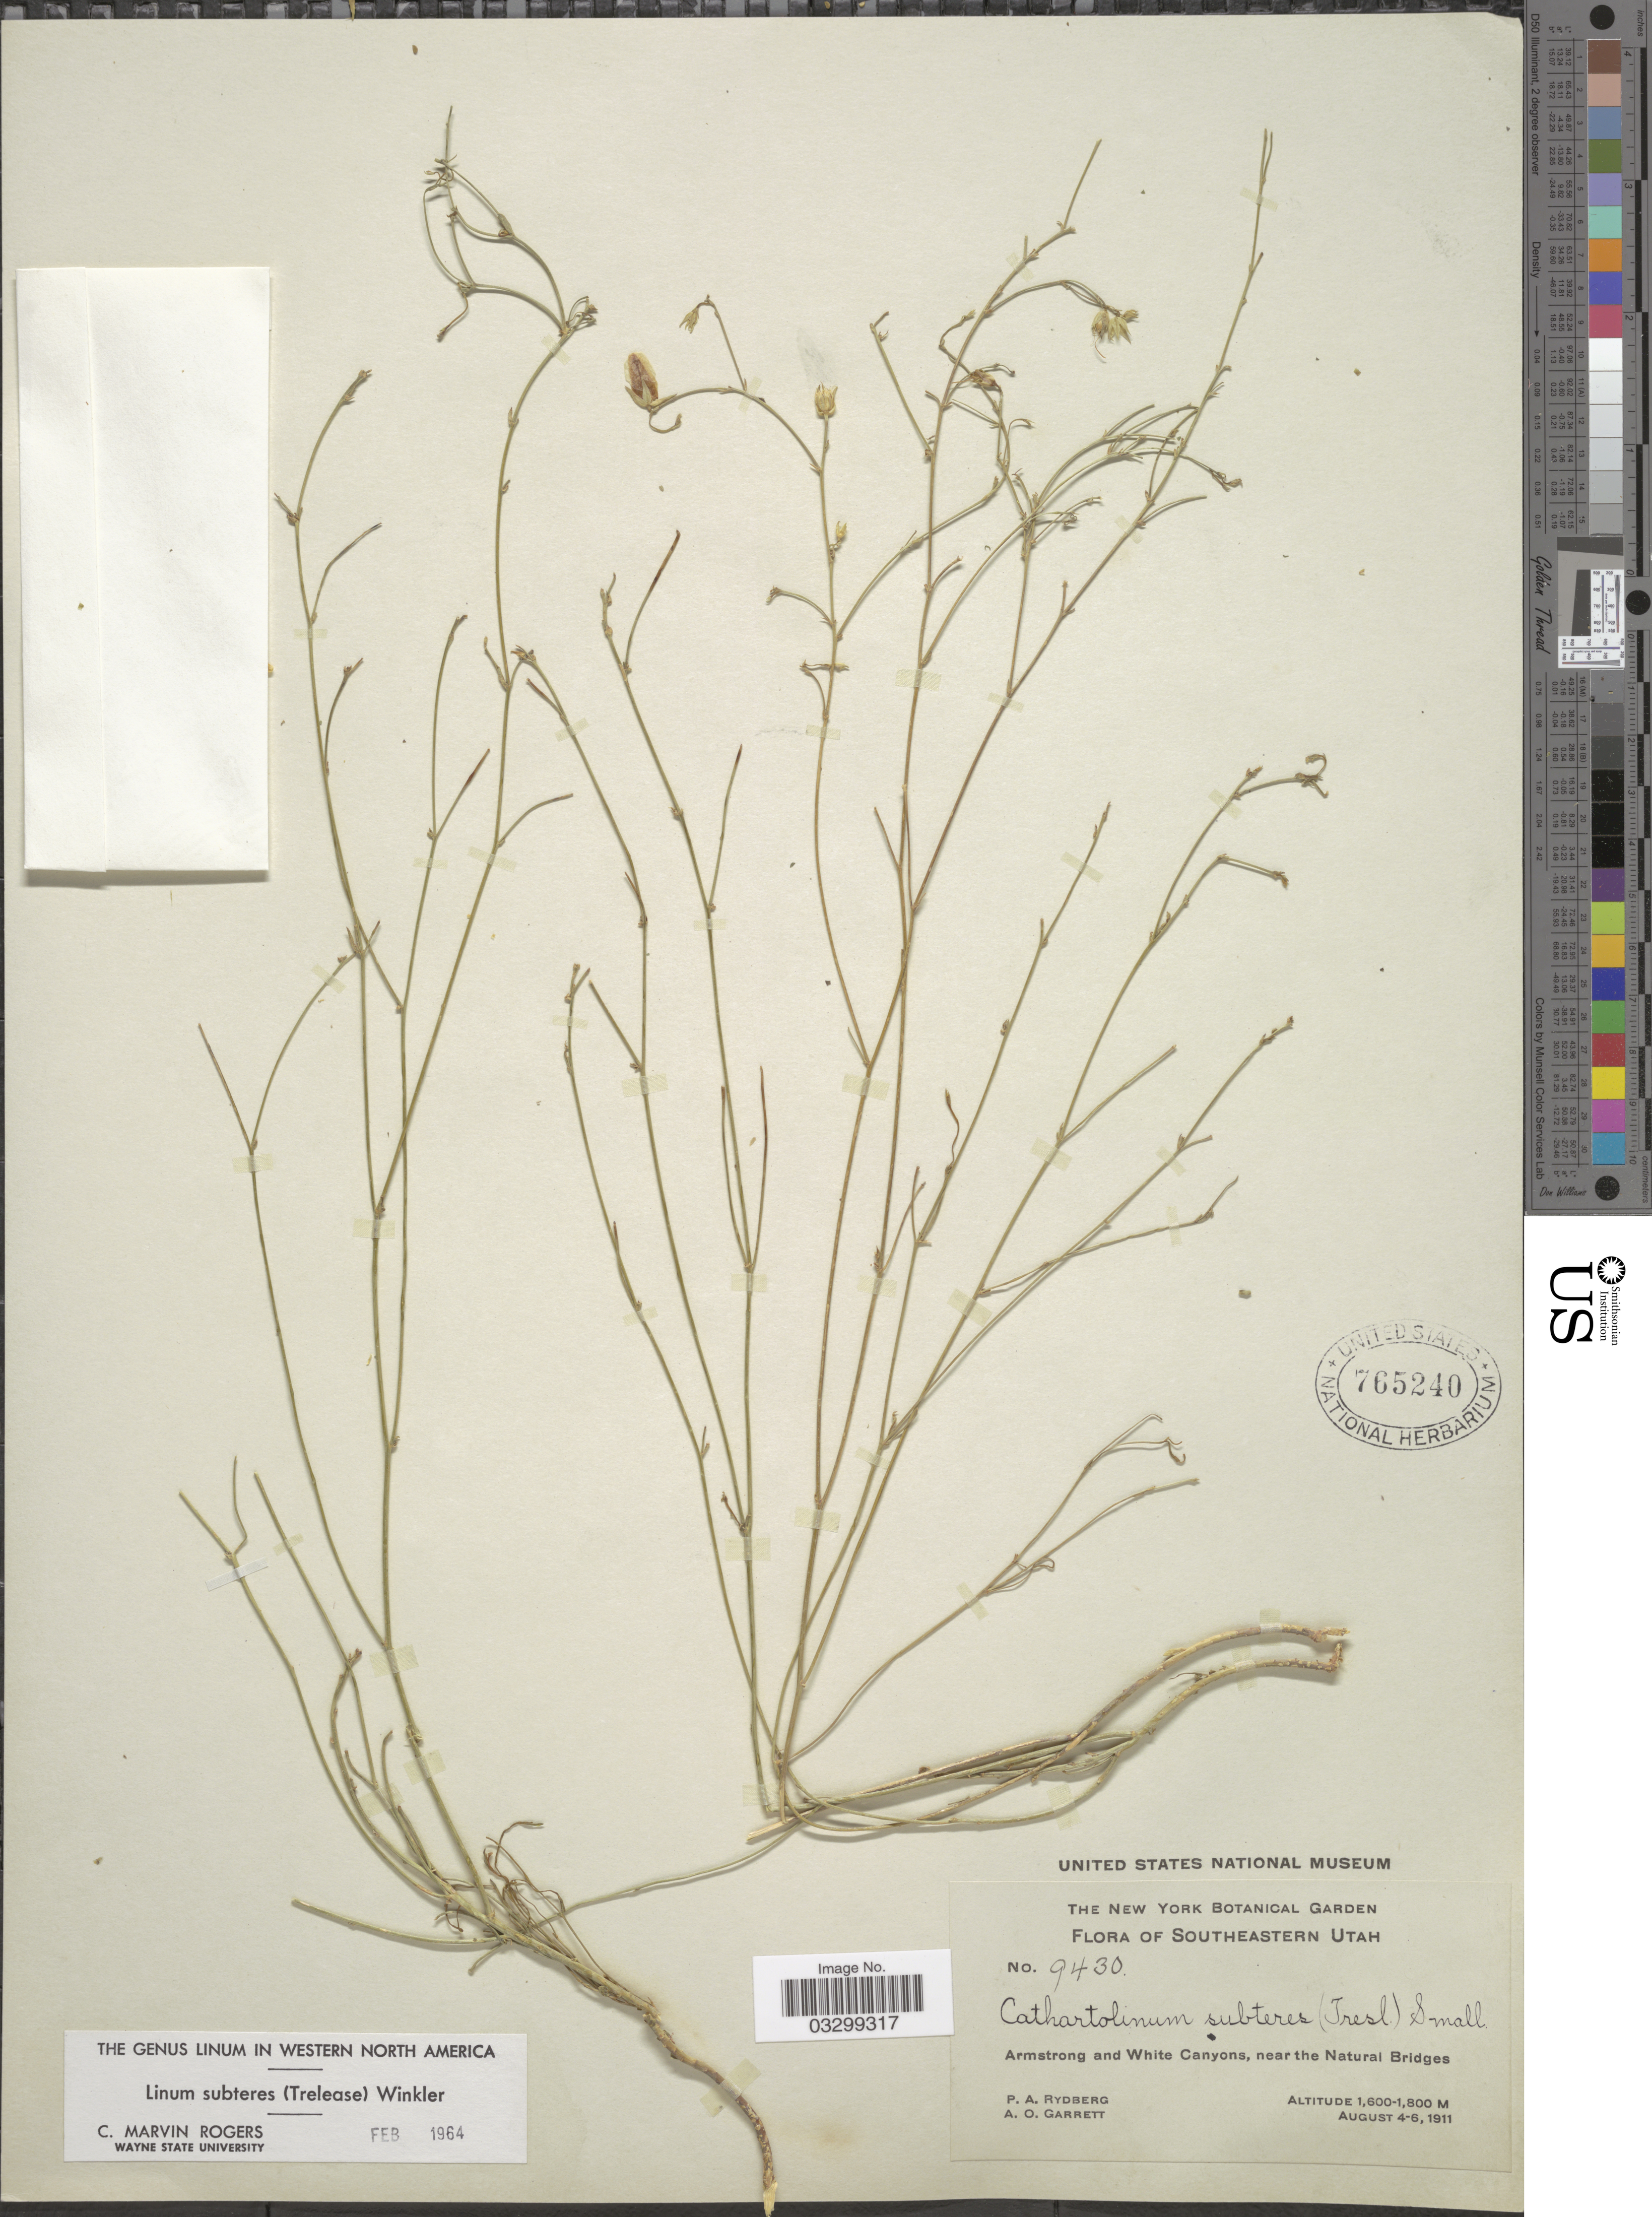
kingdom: Plantae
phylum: Tracheophyta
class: Magnoliopsida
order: Malpighiales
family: Linaceae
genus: Linum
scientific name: Linum subteres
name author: (Trel.) H.J.P. Winkl.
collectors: P. A. Rydberg & A. O. Garrett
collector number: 9430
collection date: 1911-08-04/1911-08-06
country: United States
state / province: Utah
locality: Southeastern Utah. Armstrong and White Canyons, near the Natural Bridges.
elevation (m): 1600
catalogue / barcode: US 765240